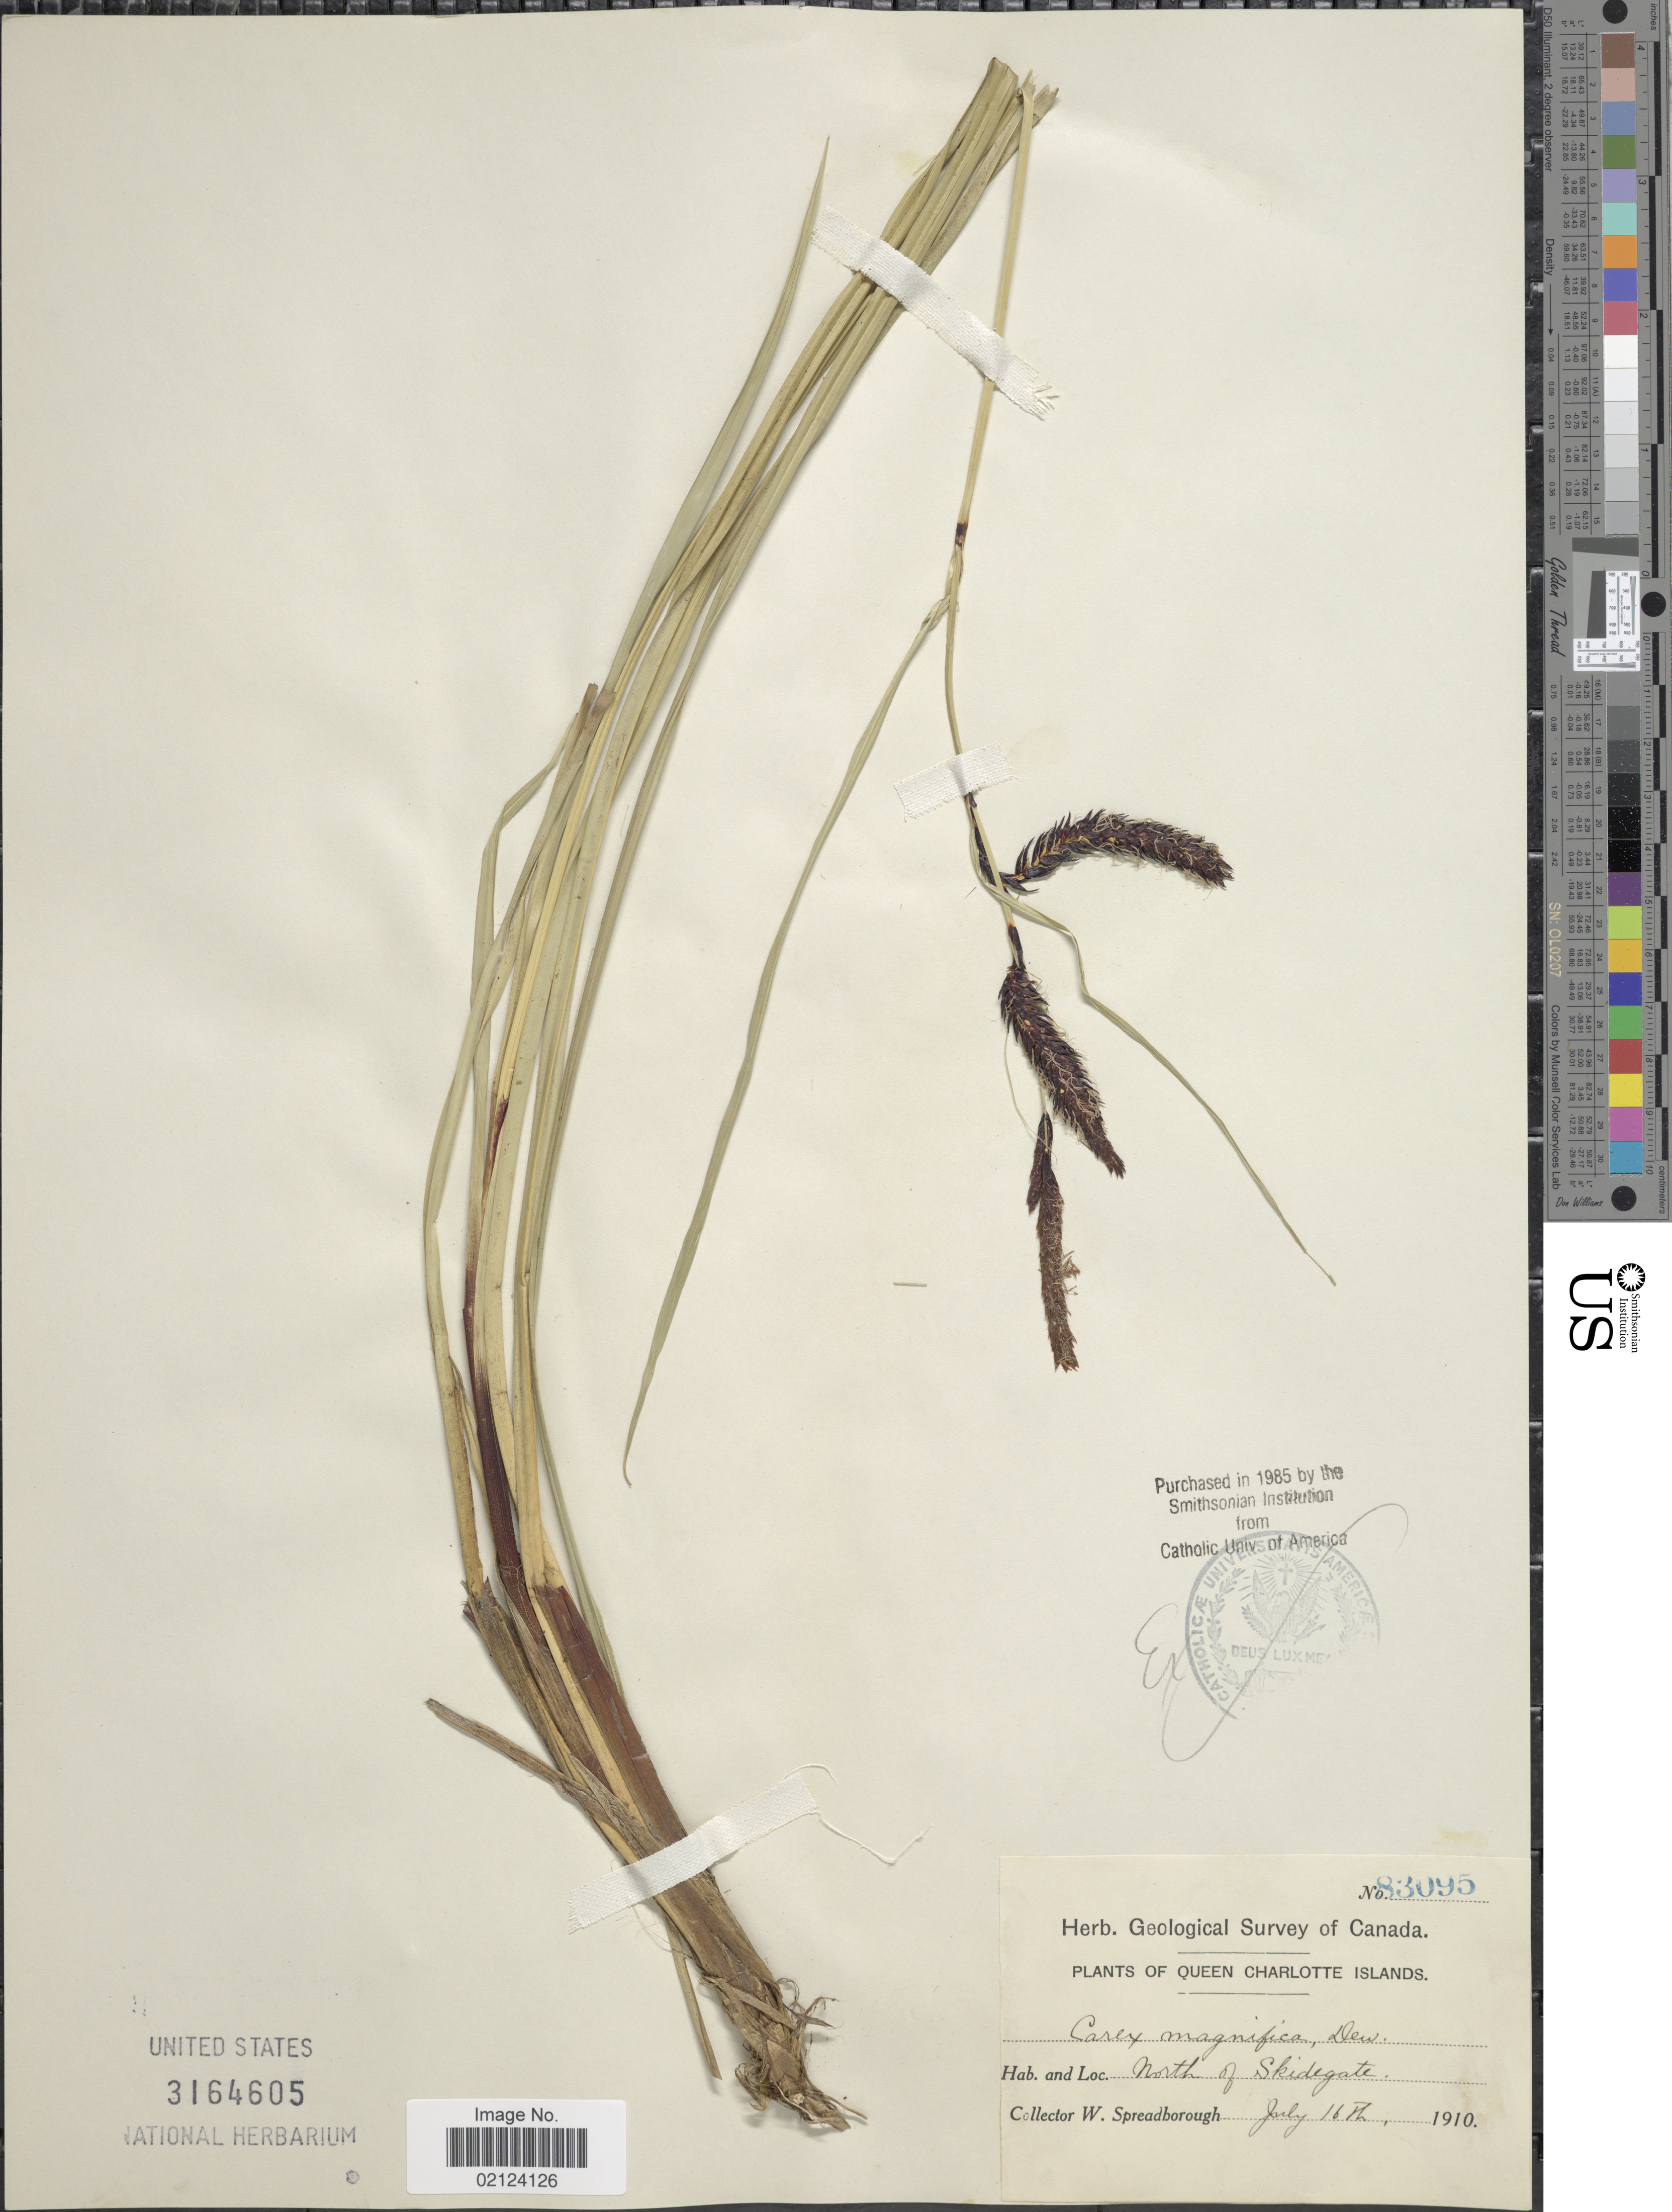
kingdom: Plantae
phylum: Tracheophyta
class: Liliopsida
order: Poales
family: Cyperaceae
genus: Carex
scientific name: Carex obnupta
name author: L.H. Bailey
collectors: W. Spreadborough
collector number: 83095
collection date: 1910-07-16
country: Canada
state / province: British Columbia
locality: Queen Charlotte Islands. North of Skidegate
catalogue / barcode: US 3164605